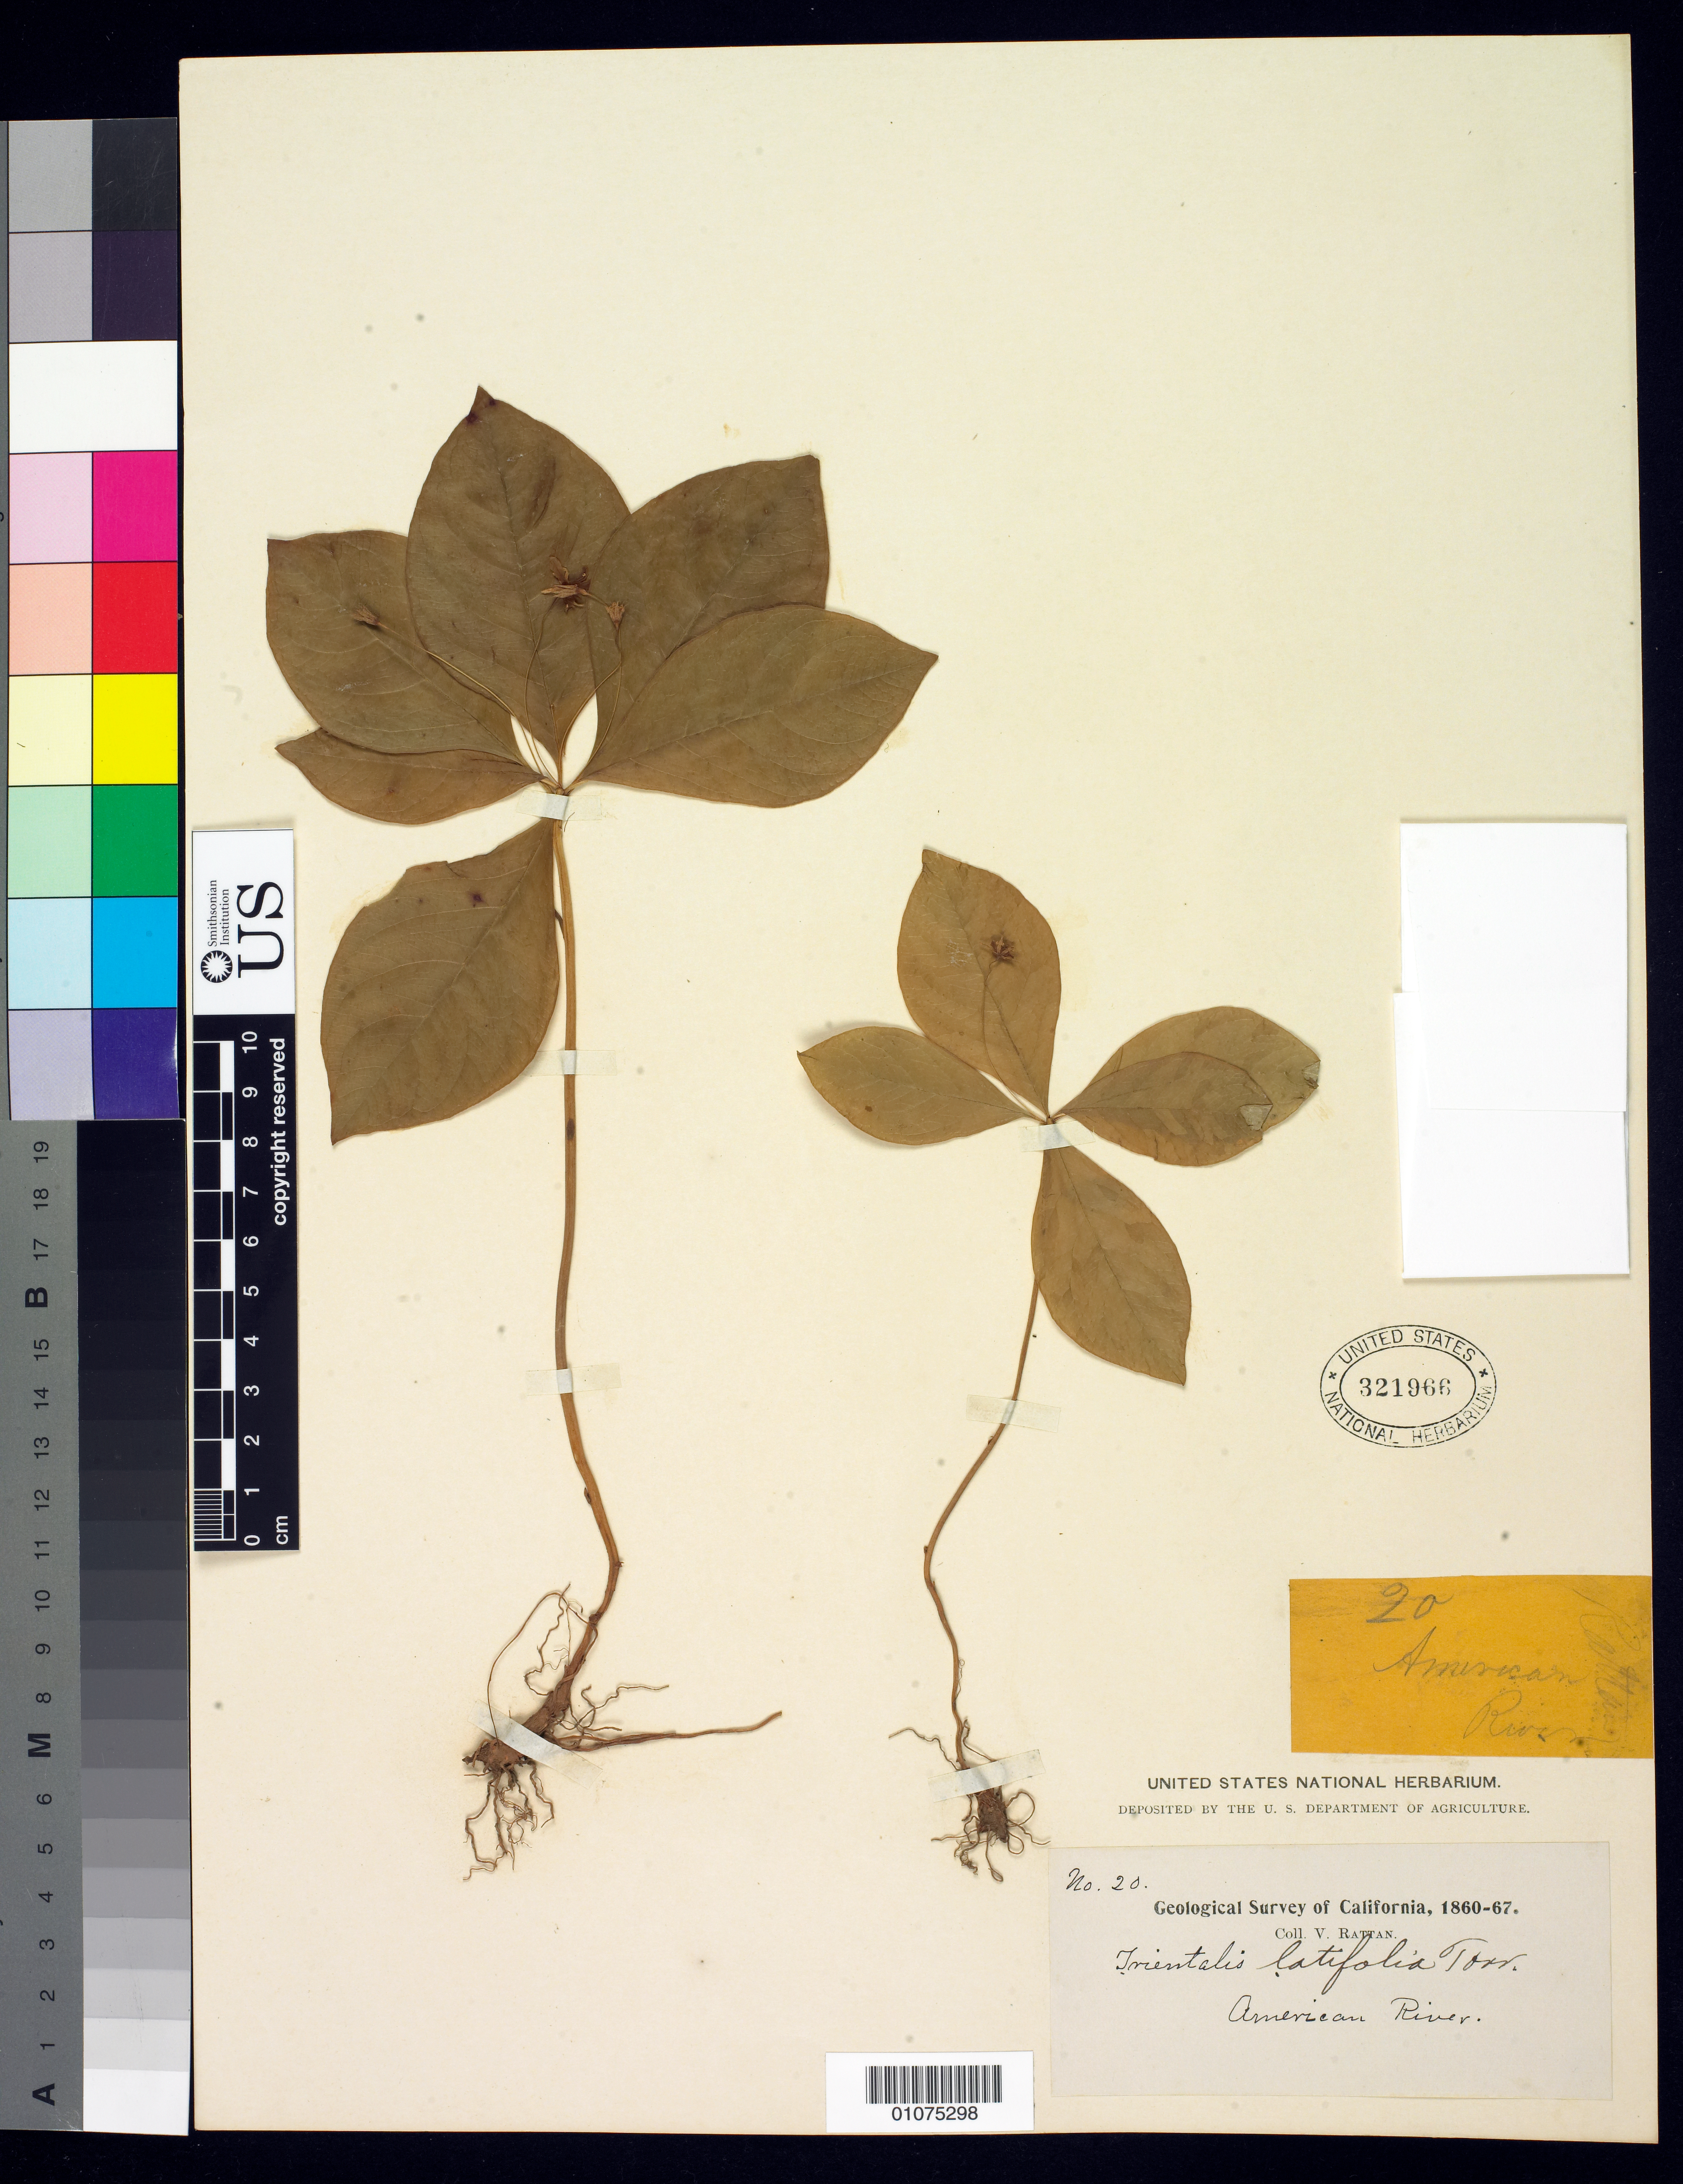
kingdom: Plantae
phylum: Tracheophyta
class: Magnoliopsida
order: Ericales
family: Primulaceae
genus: Trientalis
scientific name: Trientalis latifolia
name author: Hook.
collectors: V. Rattan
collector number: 20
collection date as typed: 1860 to -- --- 1867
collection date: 1860/1867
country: United States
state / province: California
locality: American River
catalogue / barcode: US 321966